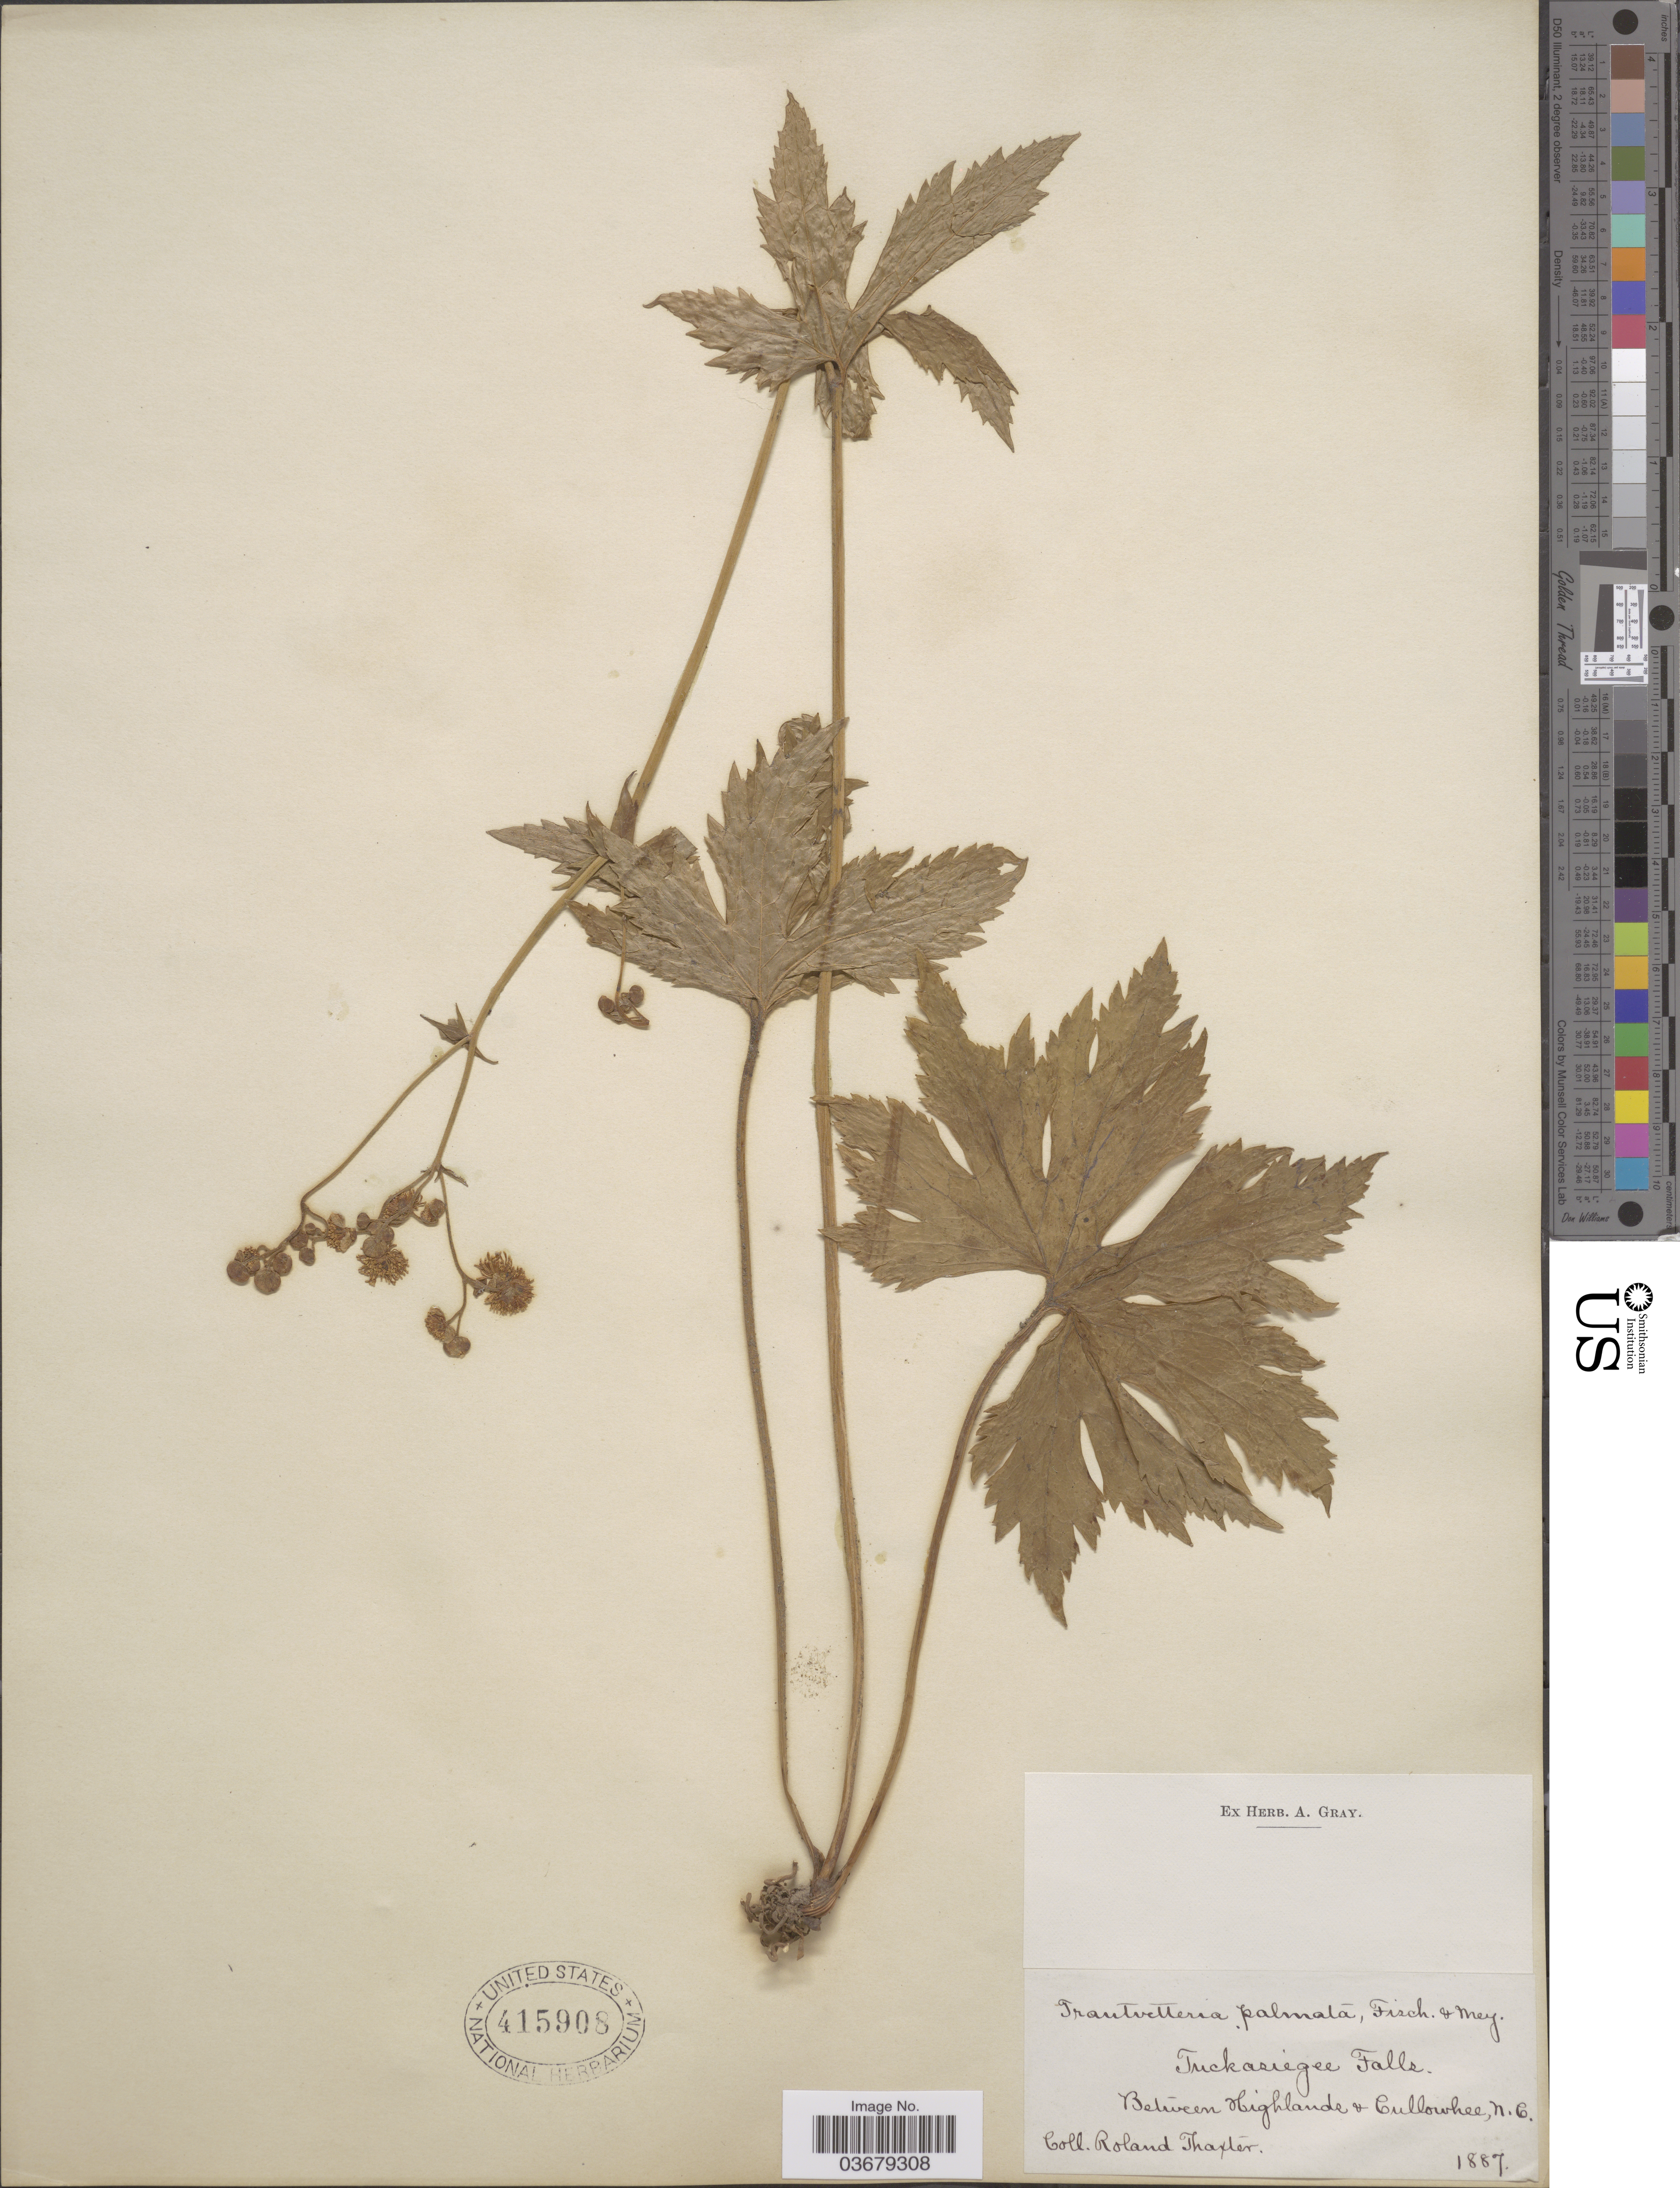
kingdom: Plantae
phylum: Tracheophyta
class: Magnoliopsida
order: Ranunculales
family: Ranunculaceae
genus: Trautvetteria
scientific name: Trautvetteria caroliniensis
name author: (Walter) Vail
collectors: R. Thaxter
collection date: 1887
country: United States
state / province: North Carolina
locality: Tuckasiegee Falls. Between Highlands & Cullowhee.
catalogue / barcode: US 415908